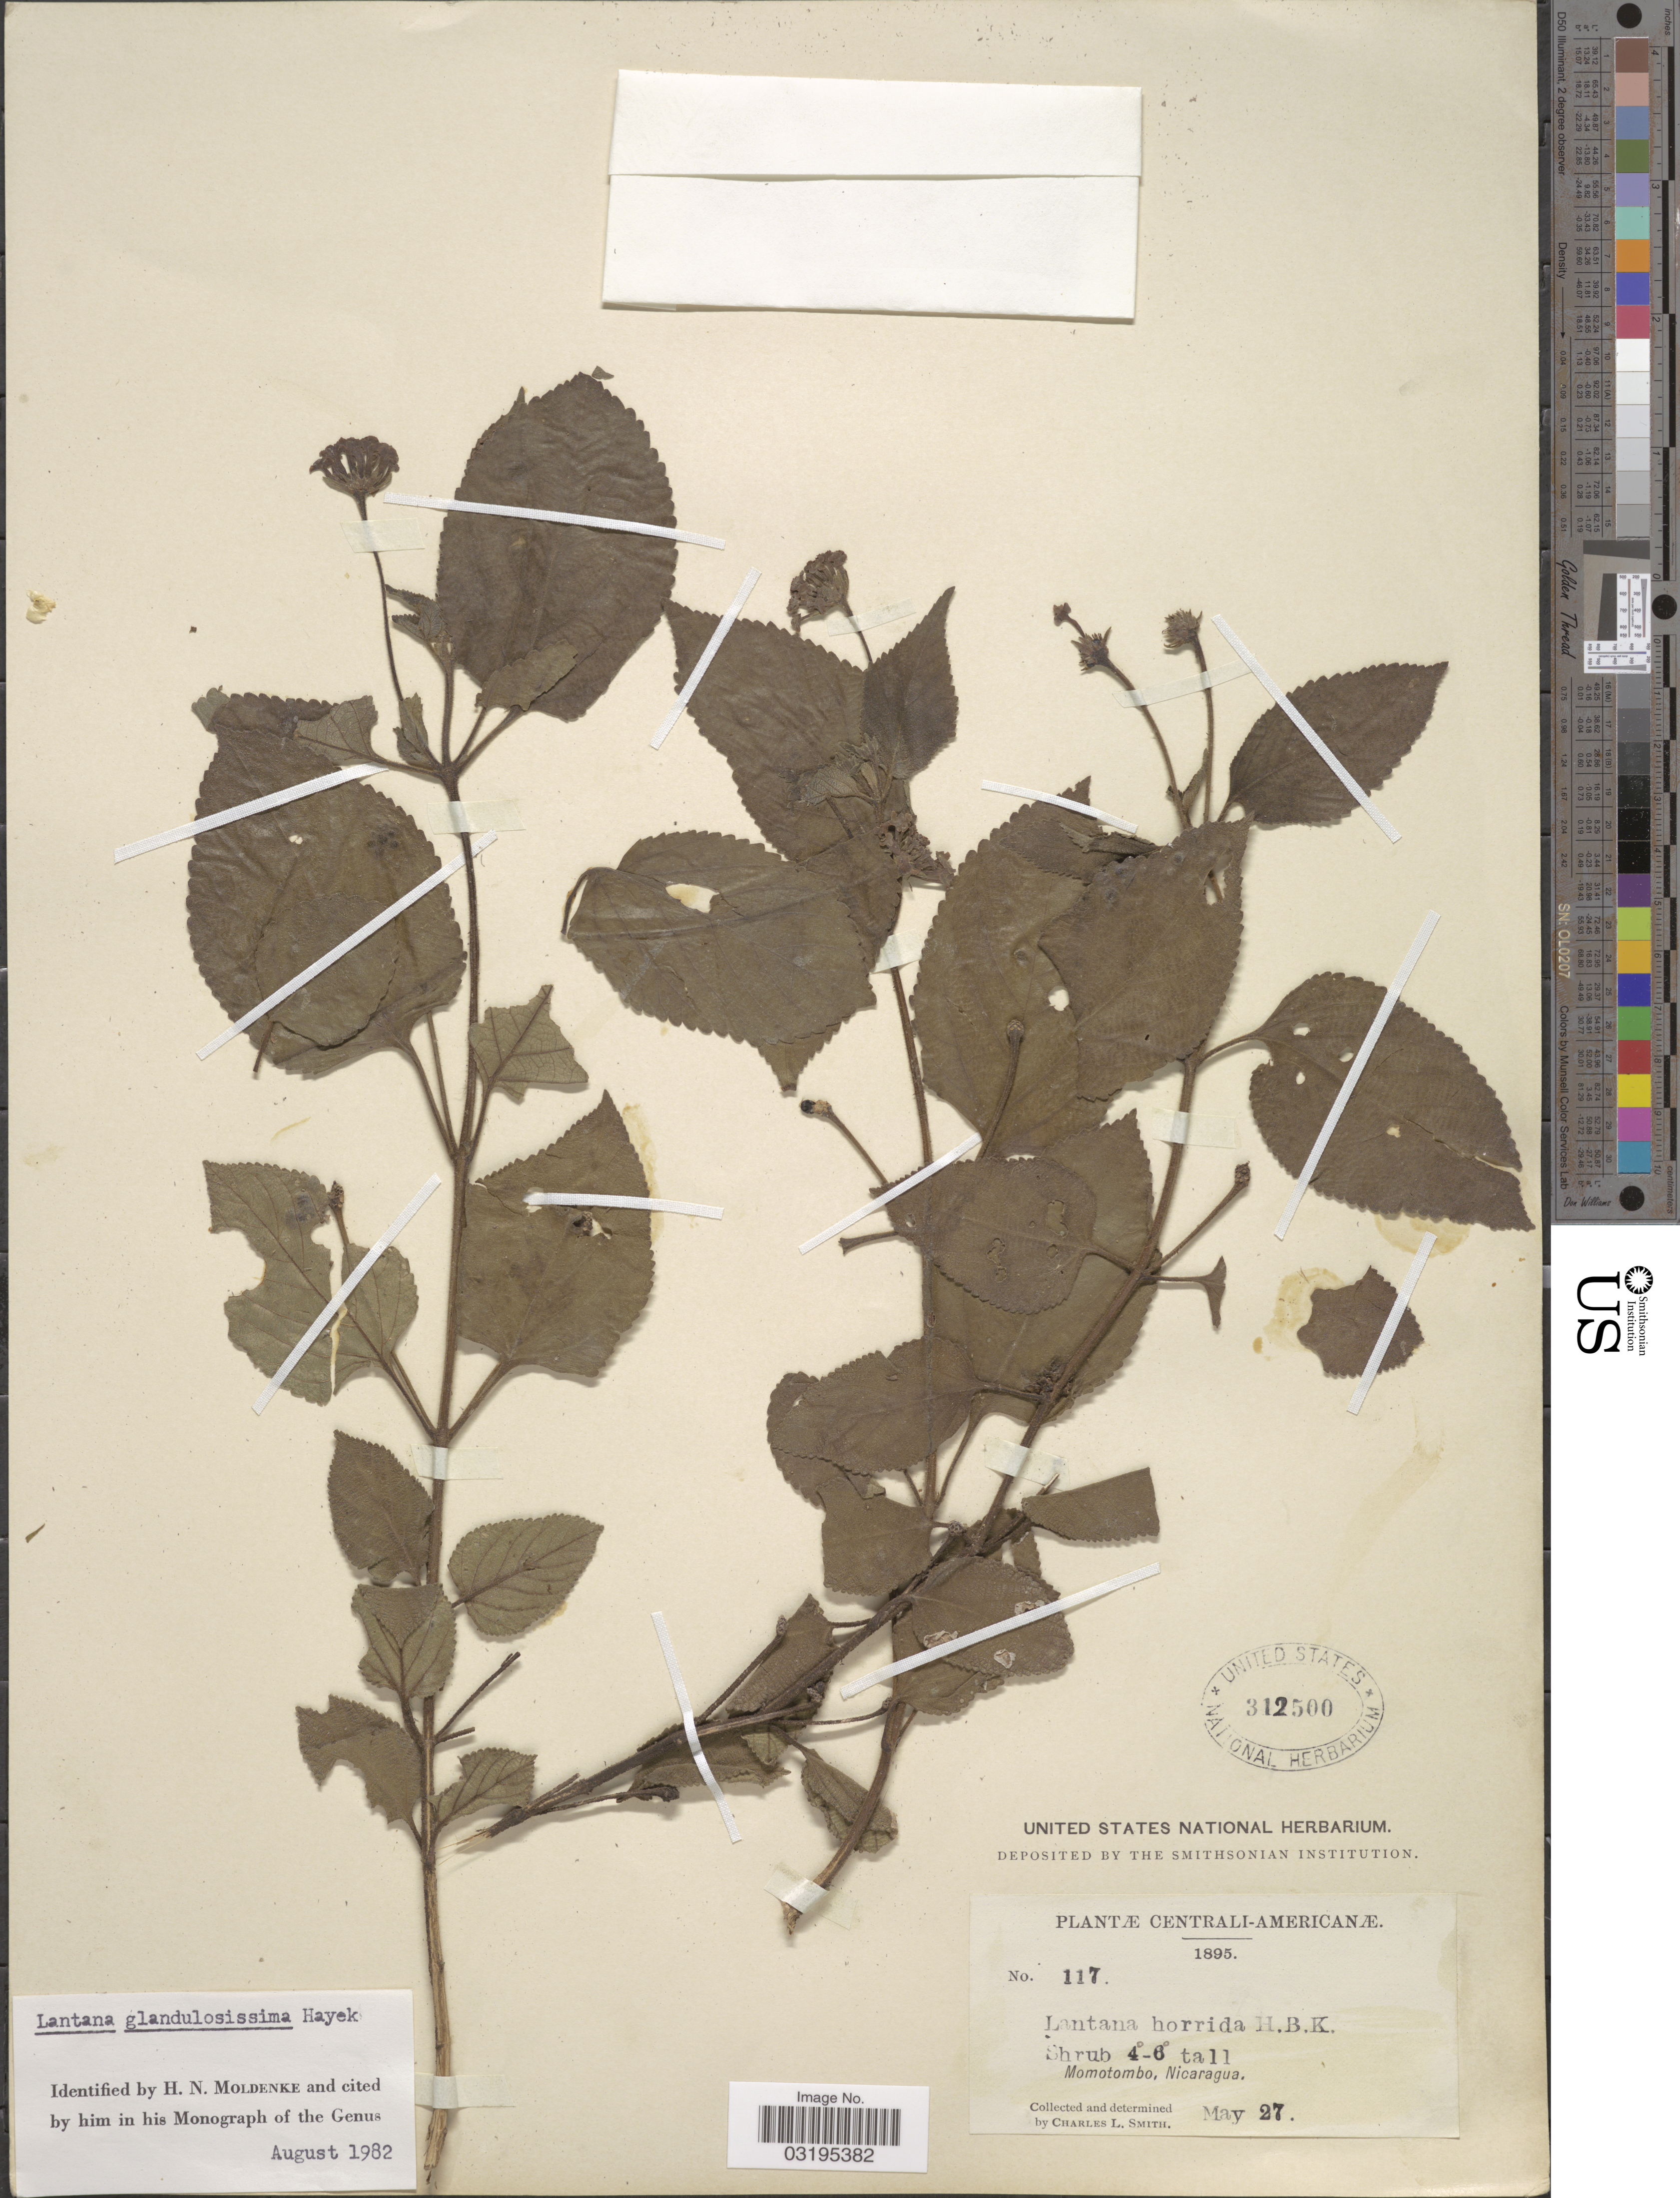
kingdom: Plantae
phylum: Tracheophyta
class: Magnoliopsida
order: Lamiales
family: Verbenaceae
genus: Lantana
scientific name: Lantana glandulosissima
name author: Hayek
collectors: C. L. Smith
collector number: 117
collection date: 1895-05-27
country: Nicaragua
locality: Momotombo.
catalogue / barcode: US 312500